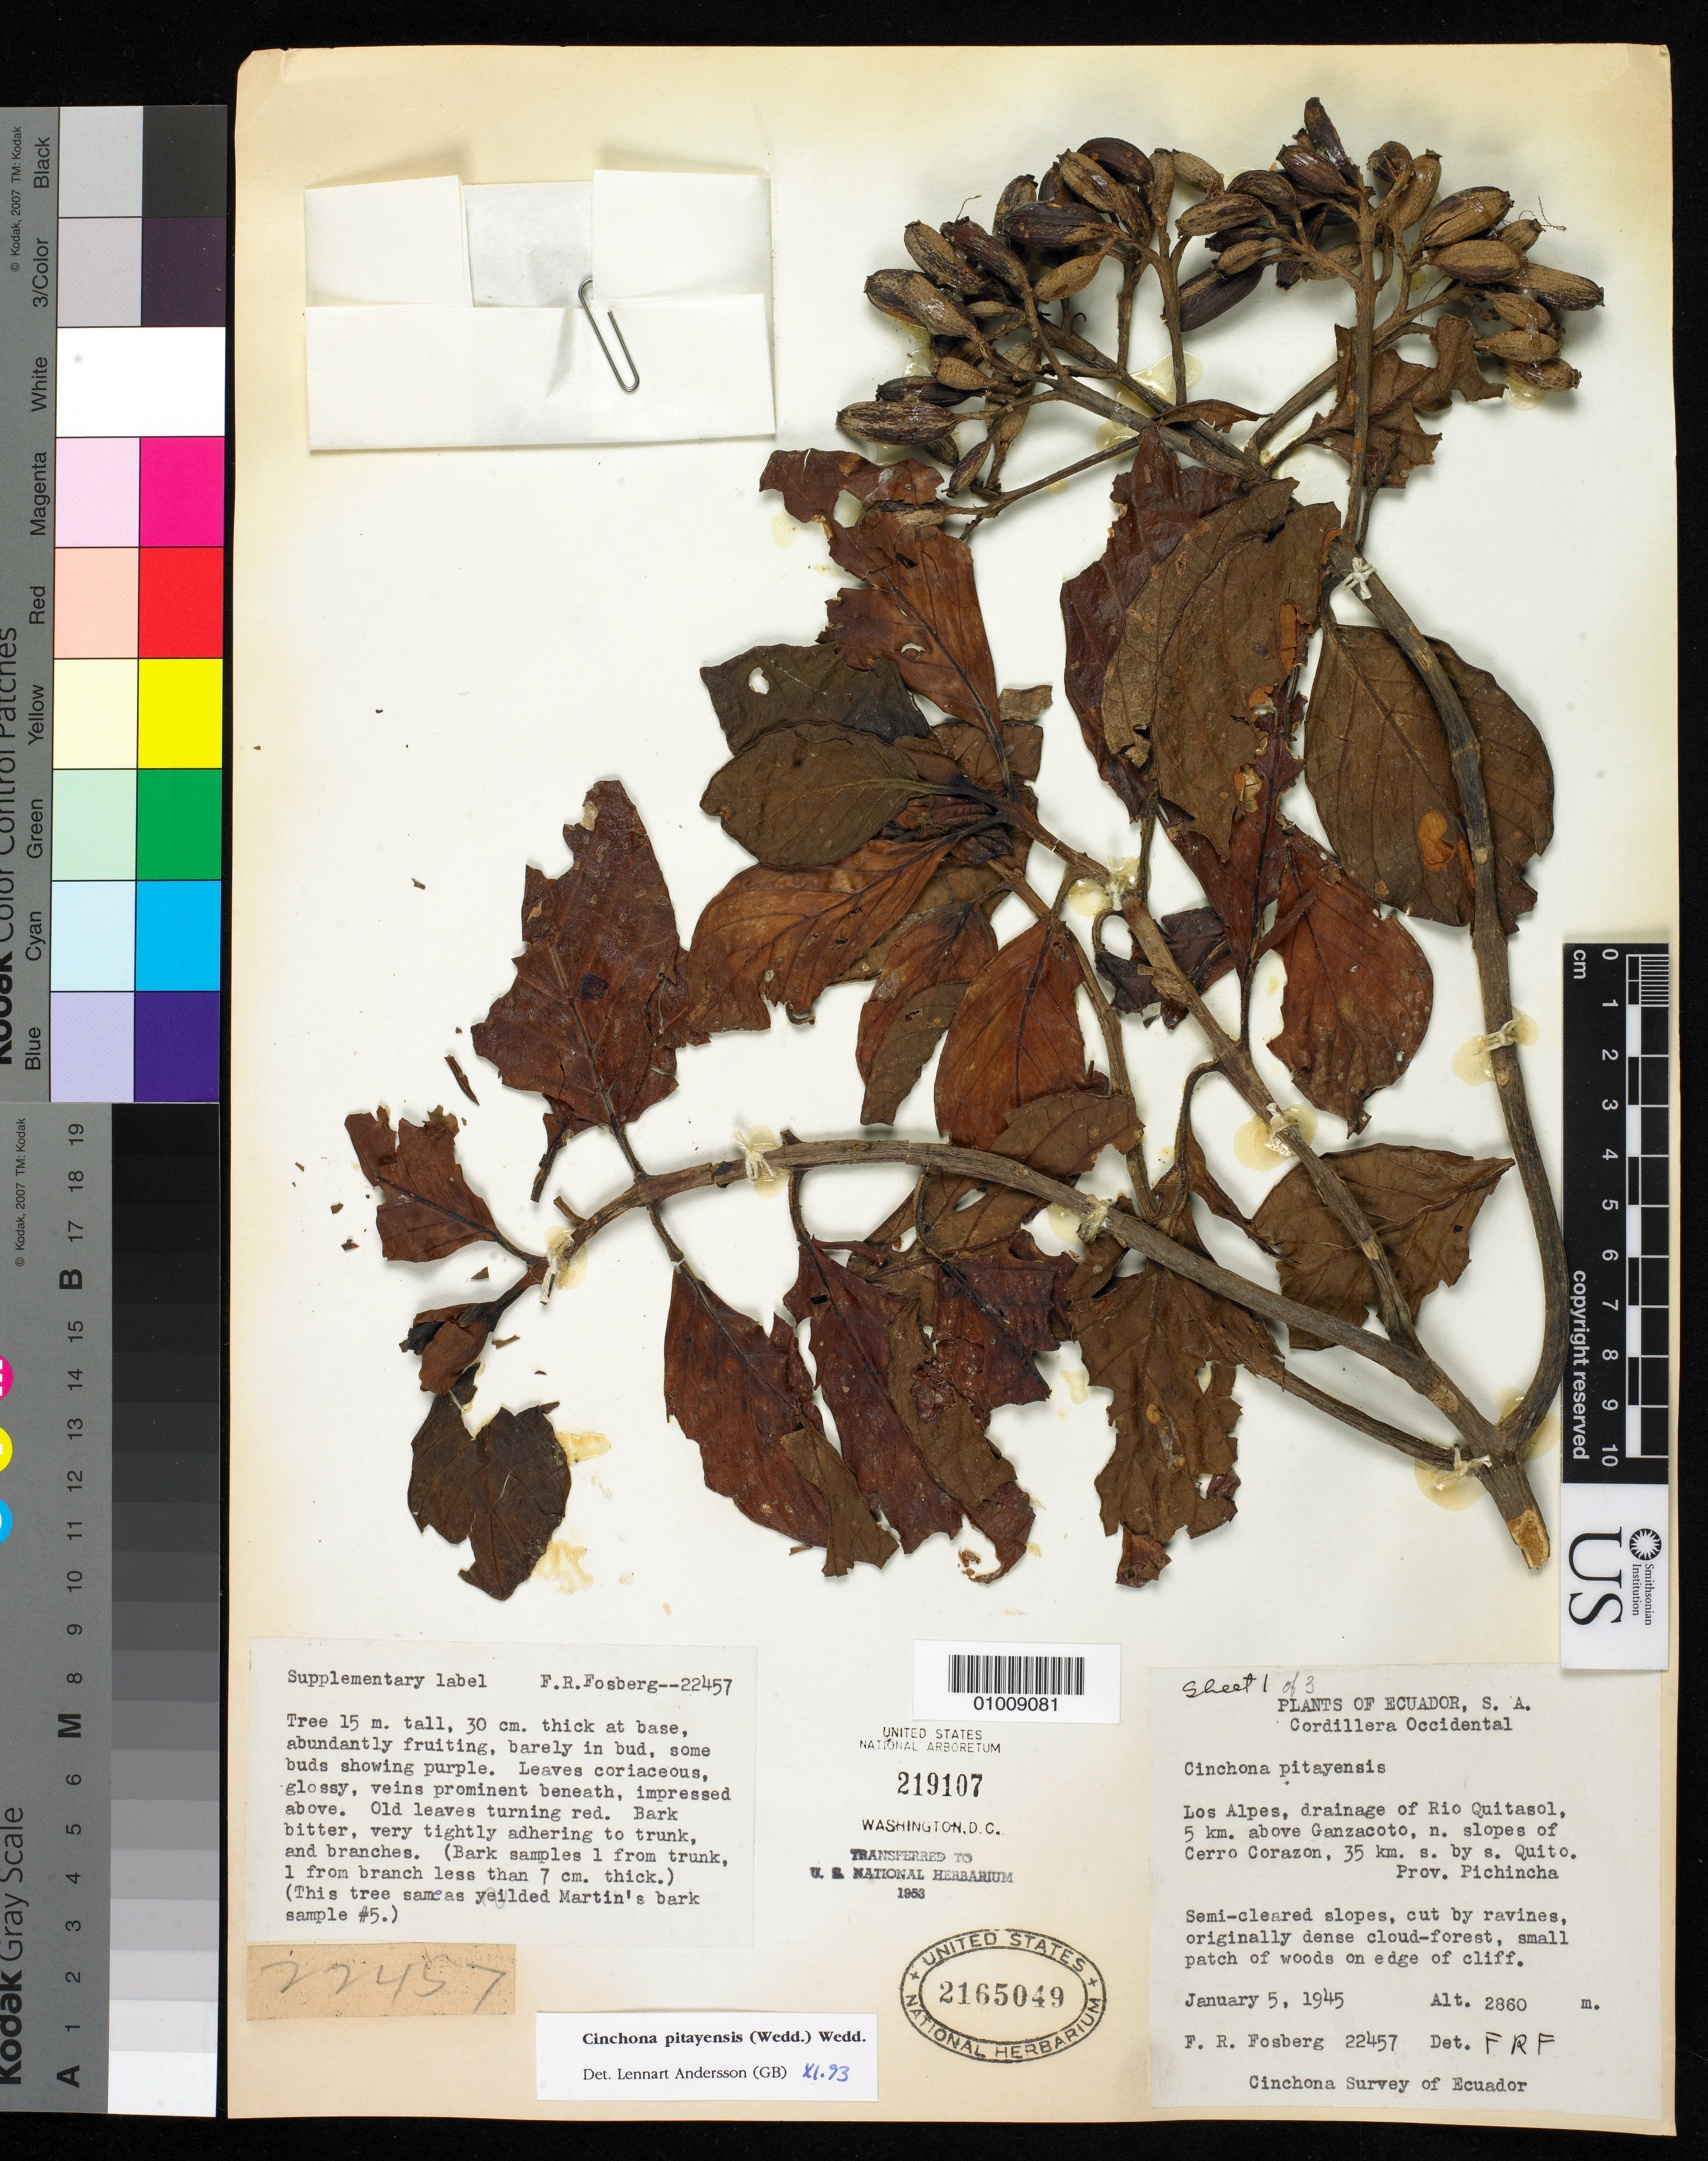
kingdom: Plantae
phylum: Tracheophyta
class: Magnoliopsida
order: Gentianales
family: Rubiaceae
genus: Cinchona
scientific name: Cinchona pitayensis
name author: Wedd.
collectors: F. R. Fosberg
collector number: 22457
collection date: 1945-01-05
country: Ecuador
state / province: Pichincha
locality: Los Alpes, drainage of Rio Quitasol, Above Ganzacoto, N slopes of Cerro Corazon, S of Quto.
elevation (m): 2860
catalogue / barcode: US 2165049